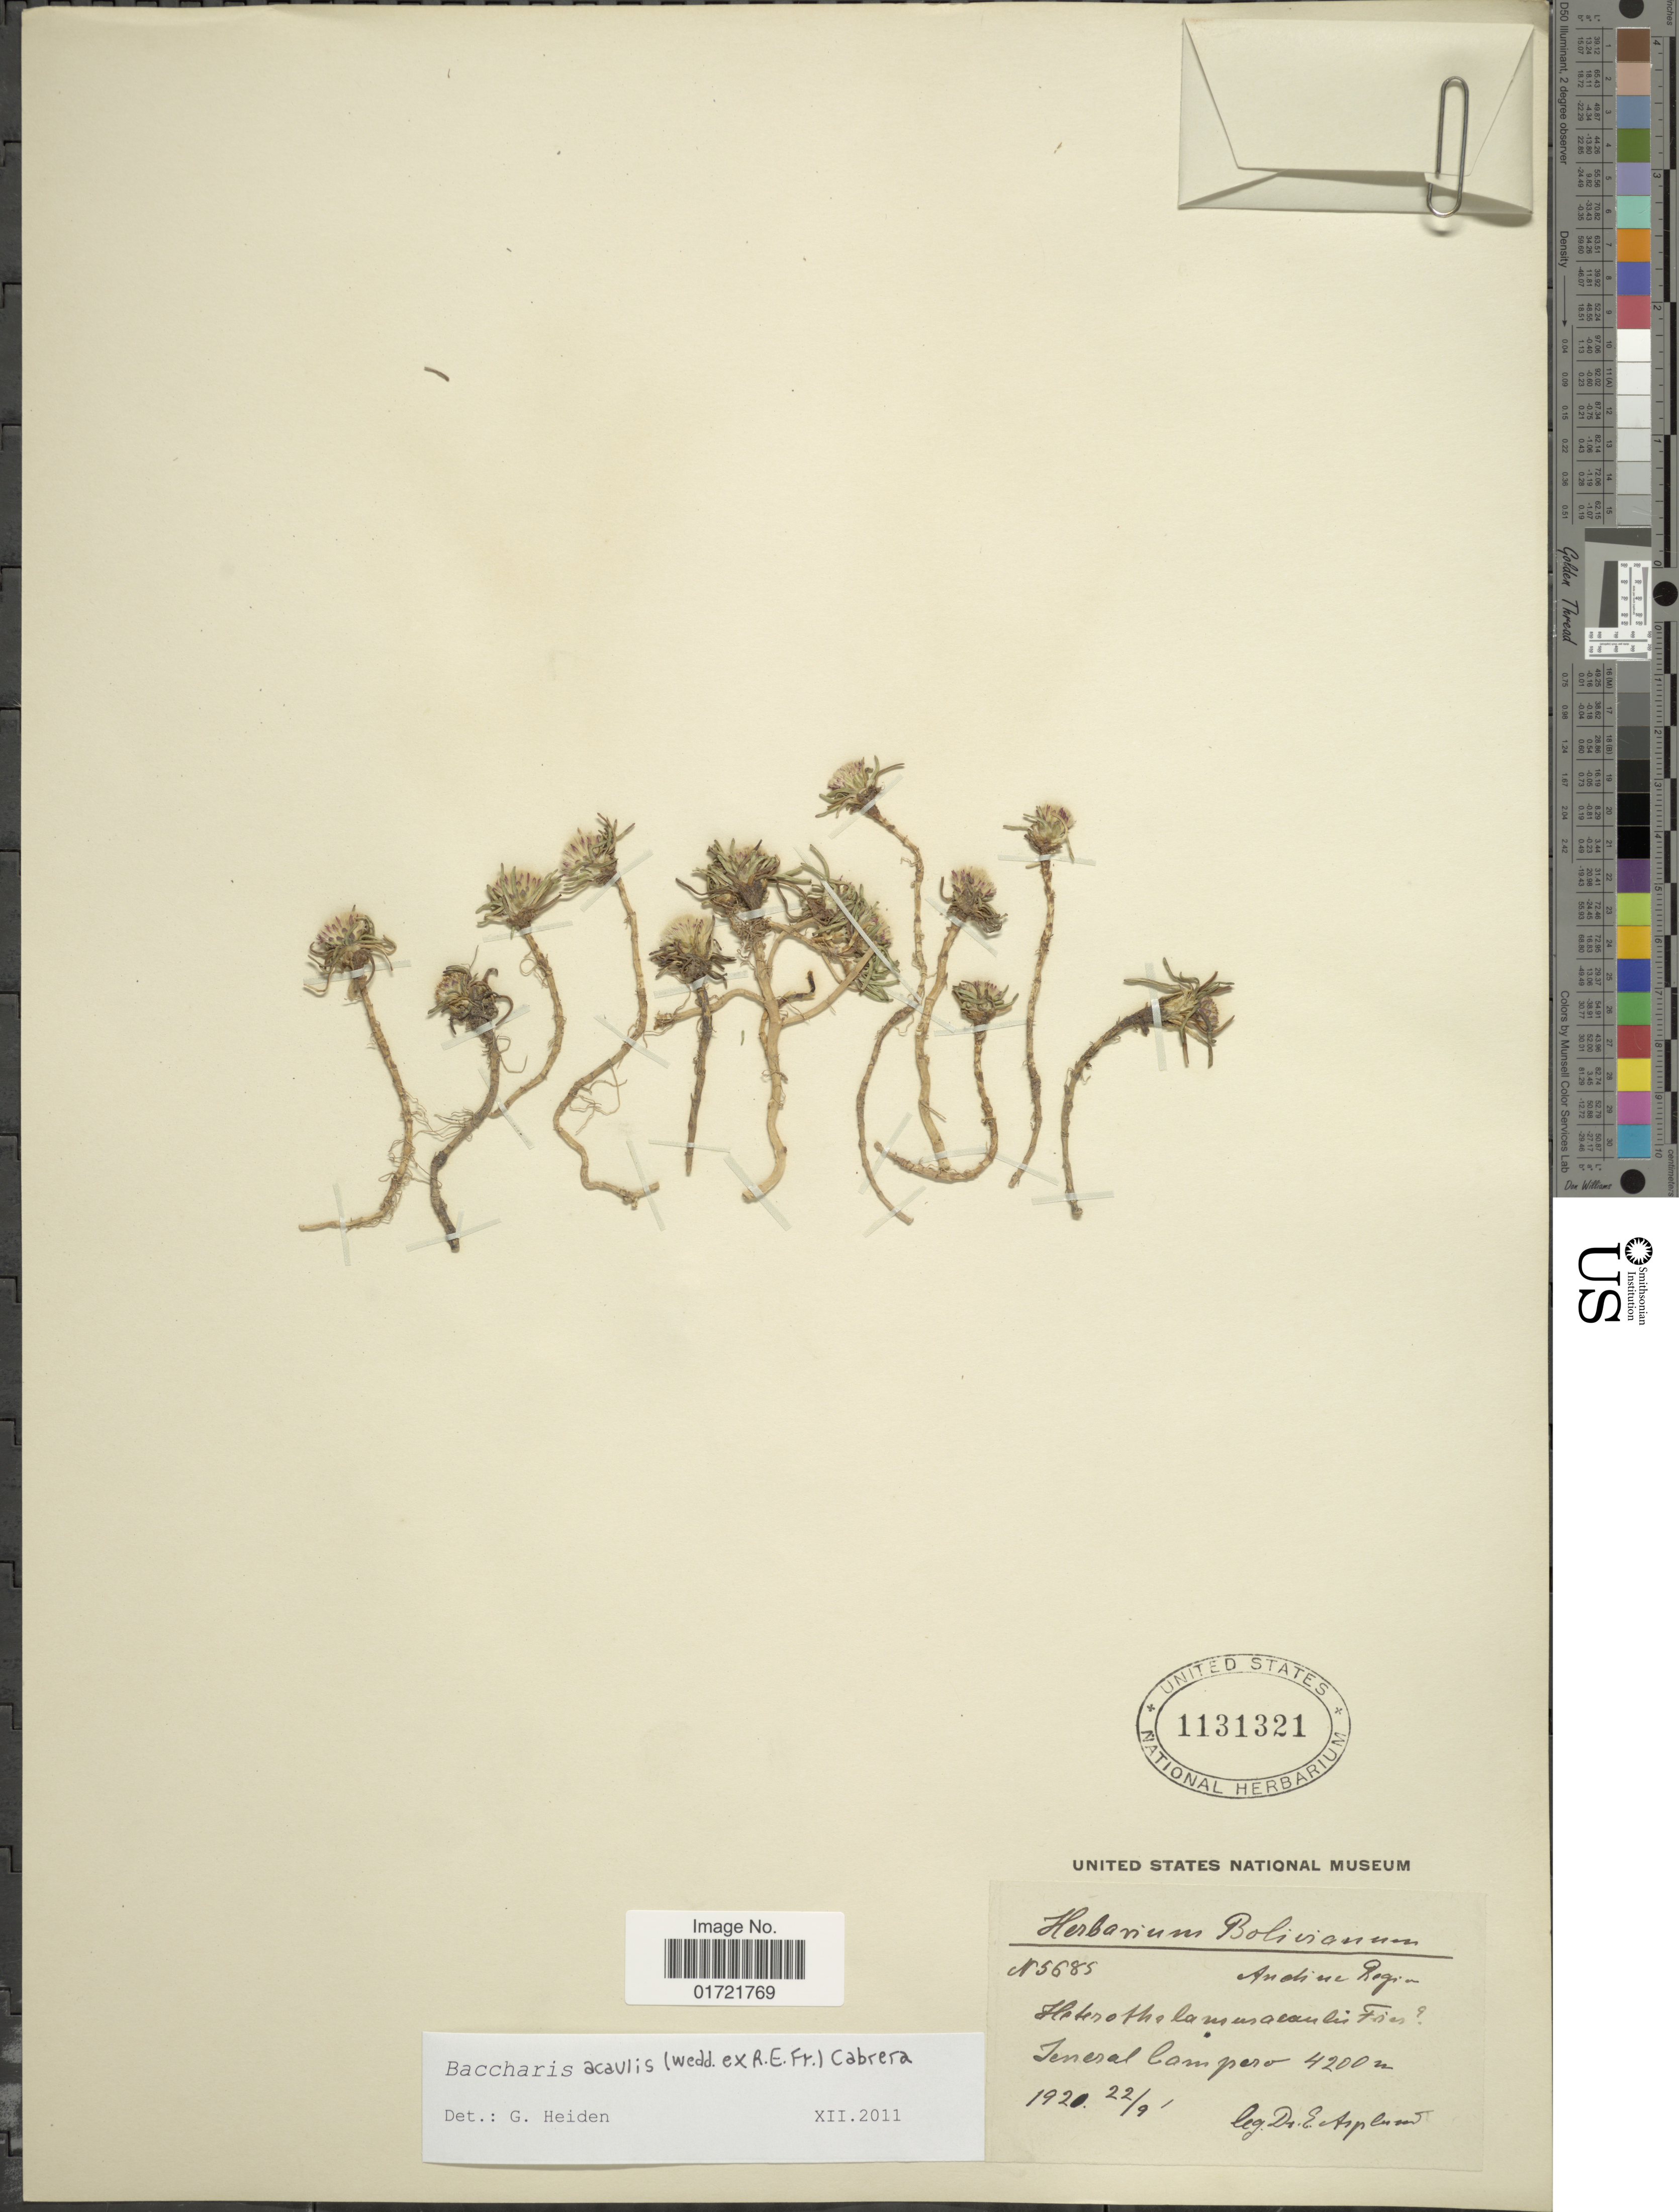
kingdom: Plantae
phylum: Tracheophyta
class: Magnoliopsida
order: Asterales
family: Asteraceae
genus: Baccharis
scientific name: Baccharis acaulis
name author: (Wedd. ex R.E. Fr.) Cabrera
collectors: E. Asplund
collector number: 5686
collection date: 1920-09-22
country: Bolivia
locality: Teneral Campero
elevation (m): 4200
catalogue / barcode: US 1131321